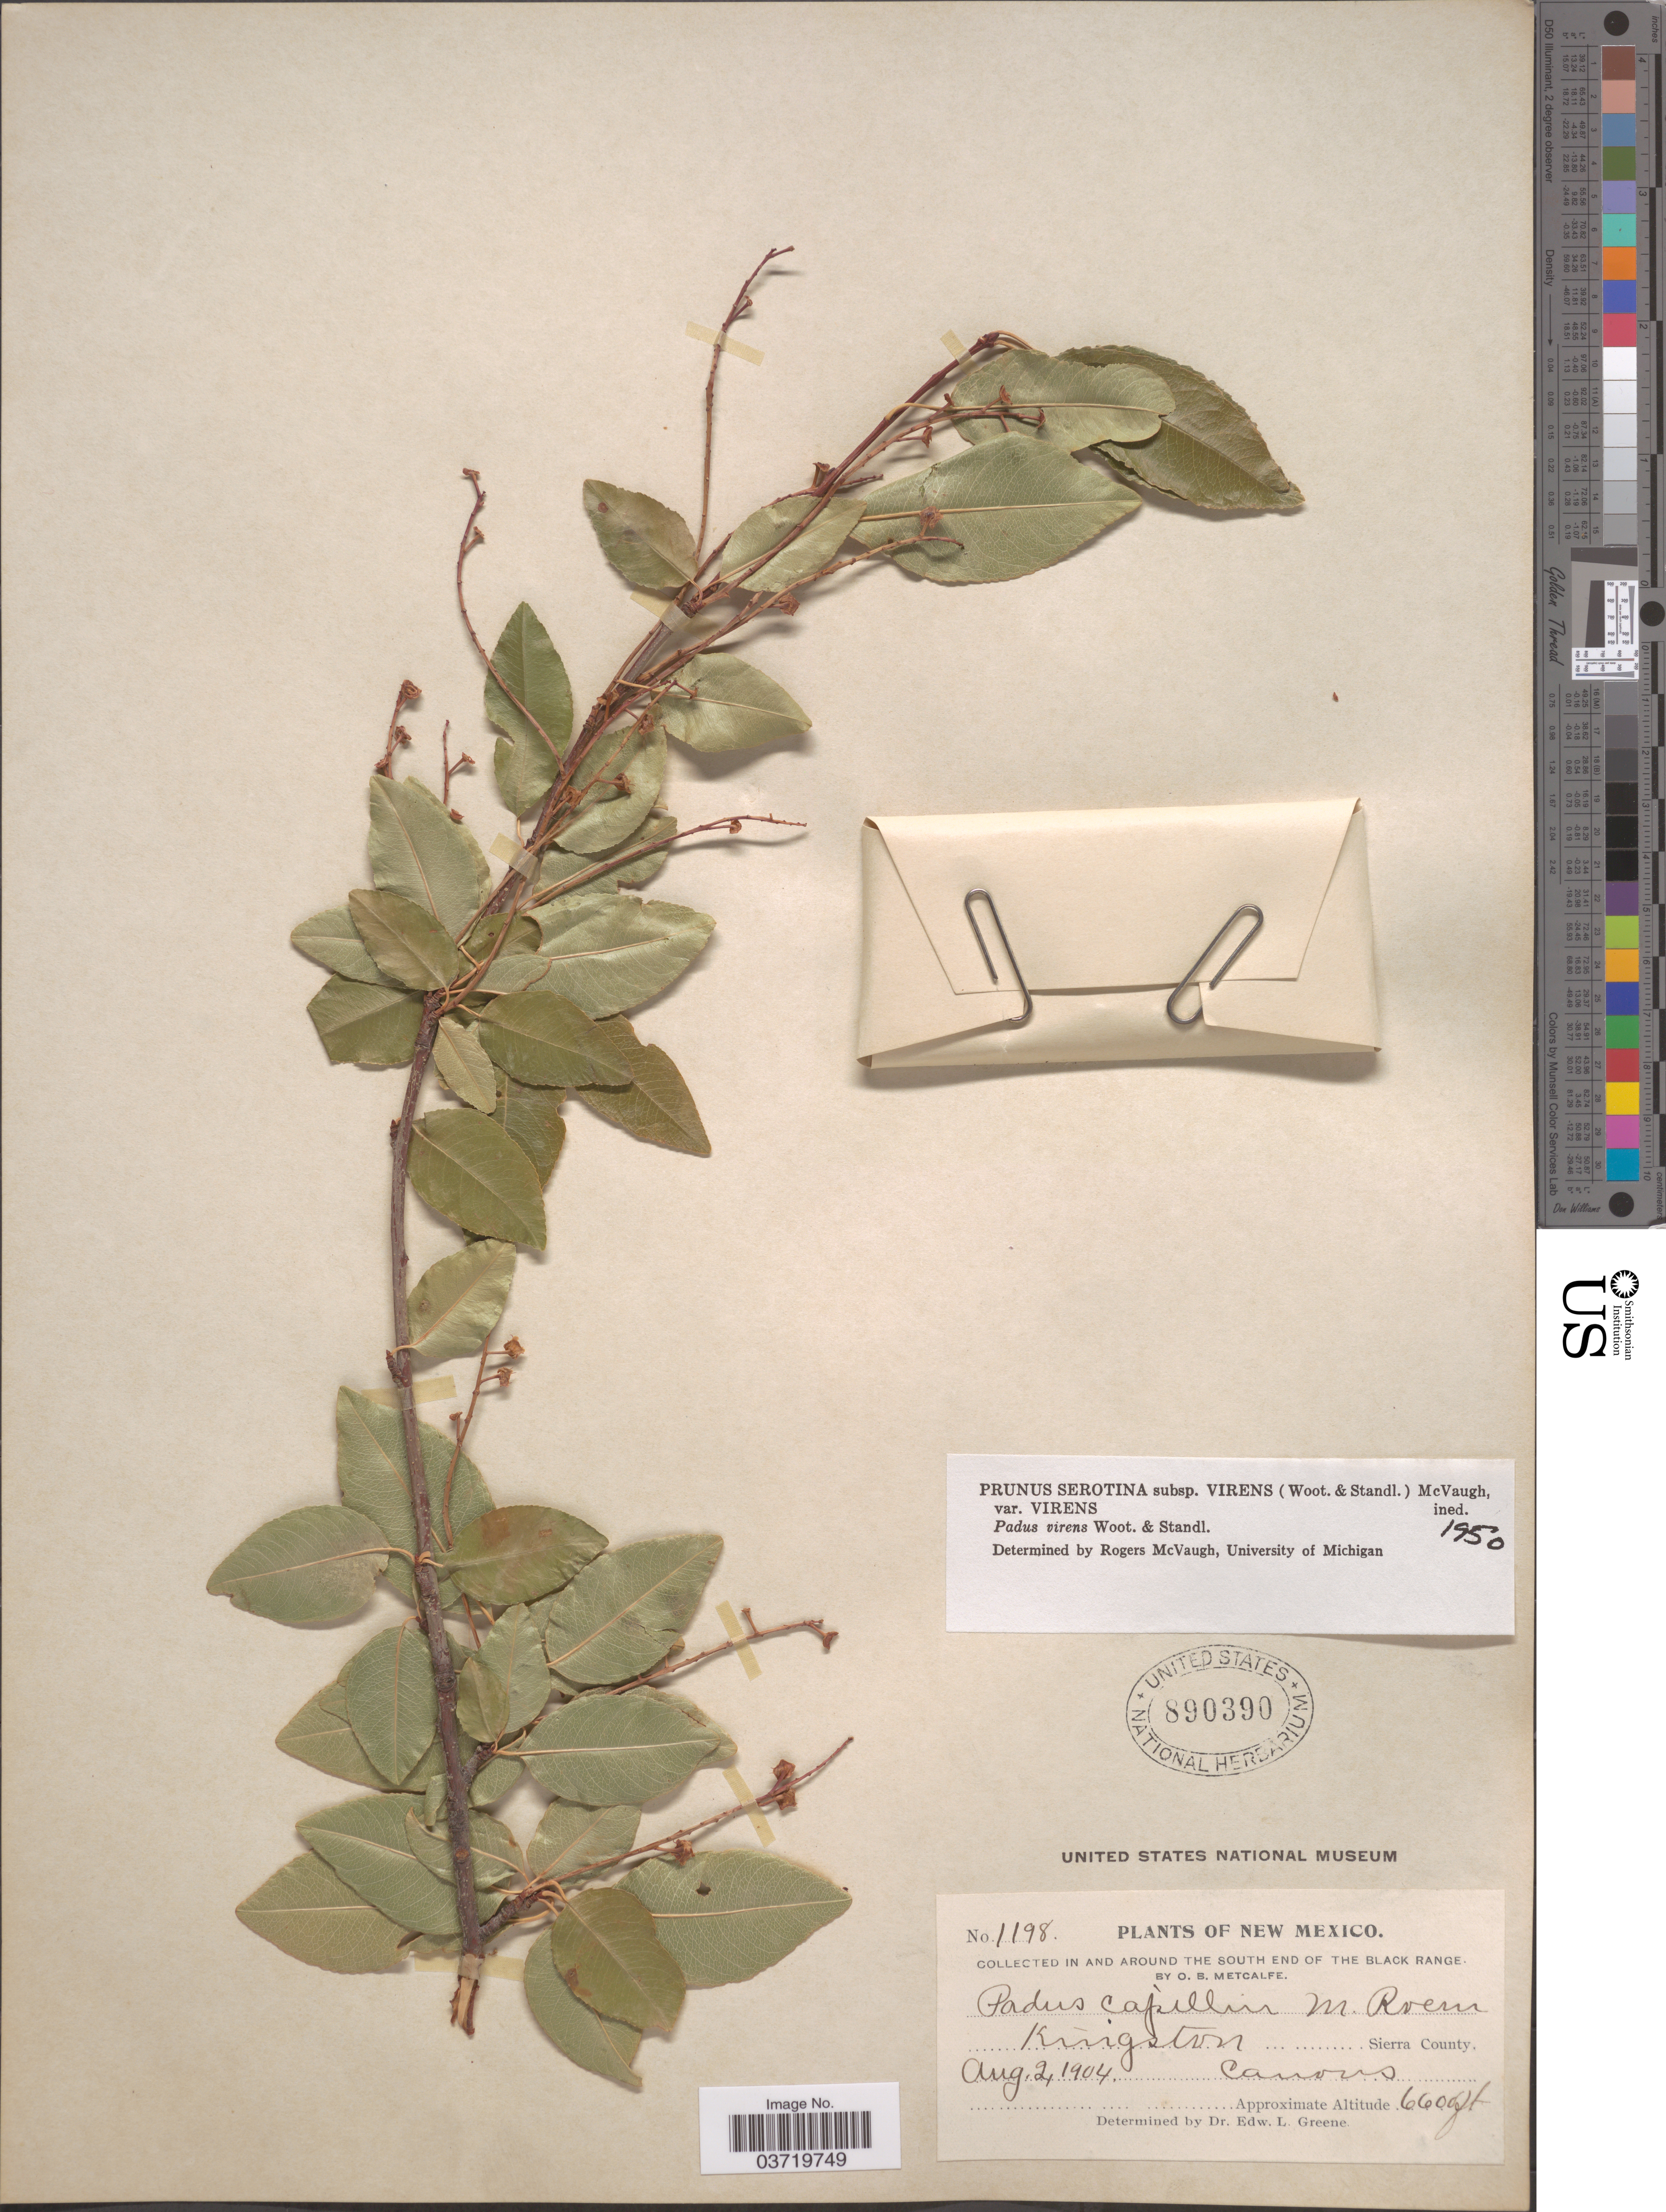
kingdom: Plantae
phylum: Tracheophyta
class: Magnoliopsida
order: Rosales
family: Rosaceae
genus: Prunus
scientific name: Prunus serotina var. rufula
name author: (Wooton & Standl.) McVaugh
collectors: O. B. Metcalfe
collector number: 1198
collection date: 1904-08-02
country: United States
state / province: New Mexico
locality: In and around the South End of the Black Range. Kingston, Sierra County.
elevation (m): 2012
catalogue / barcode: US 890390